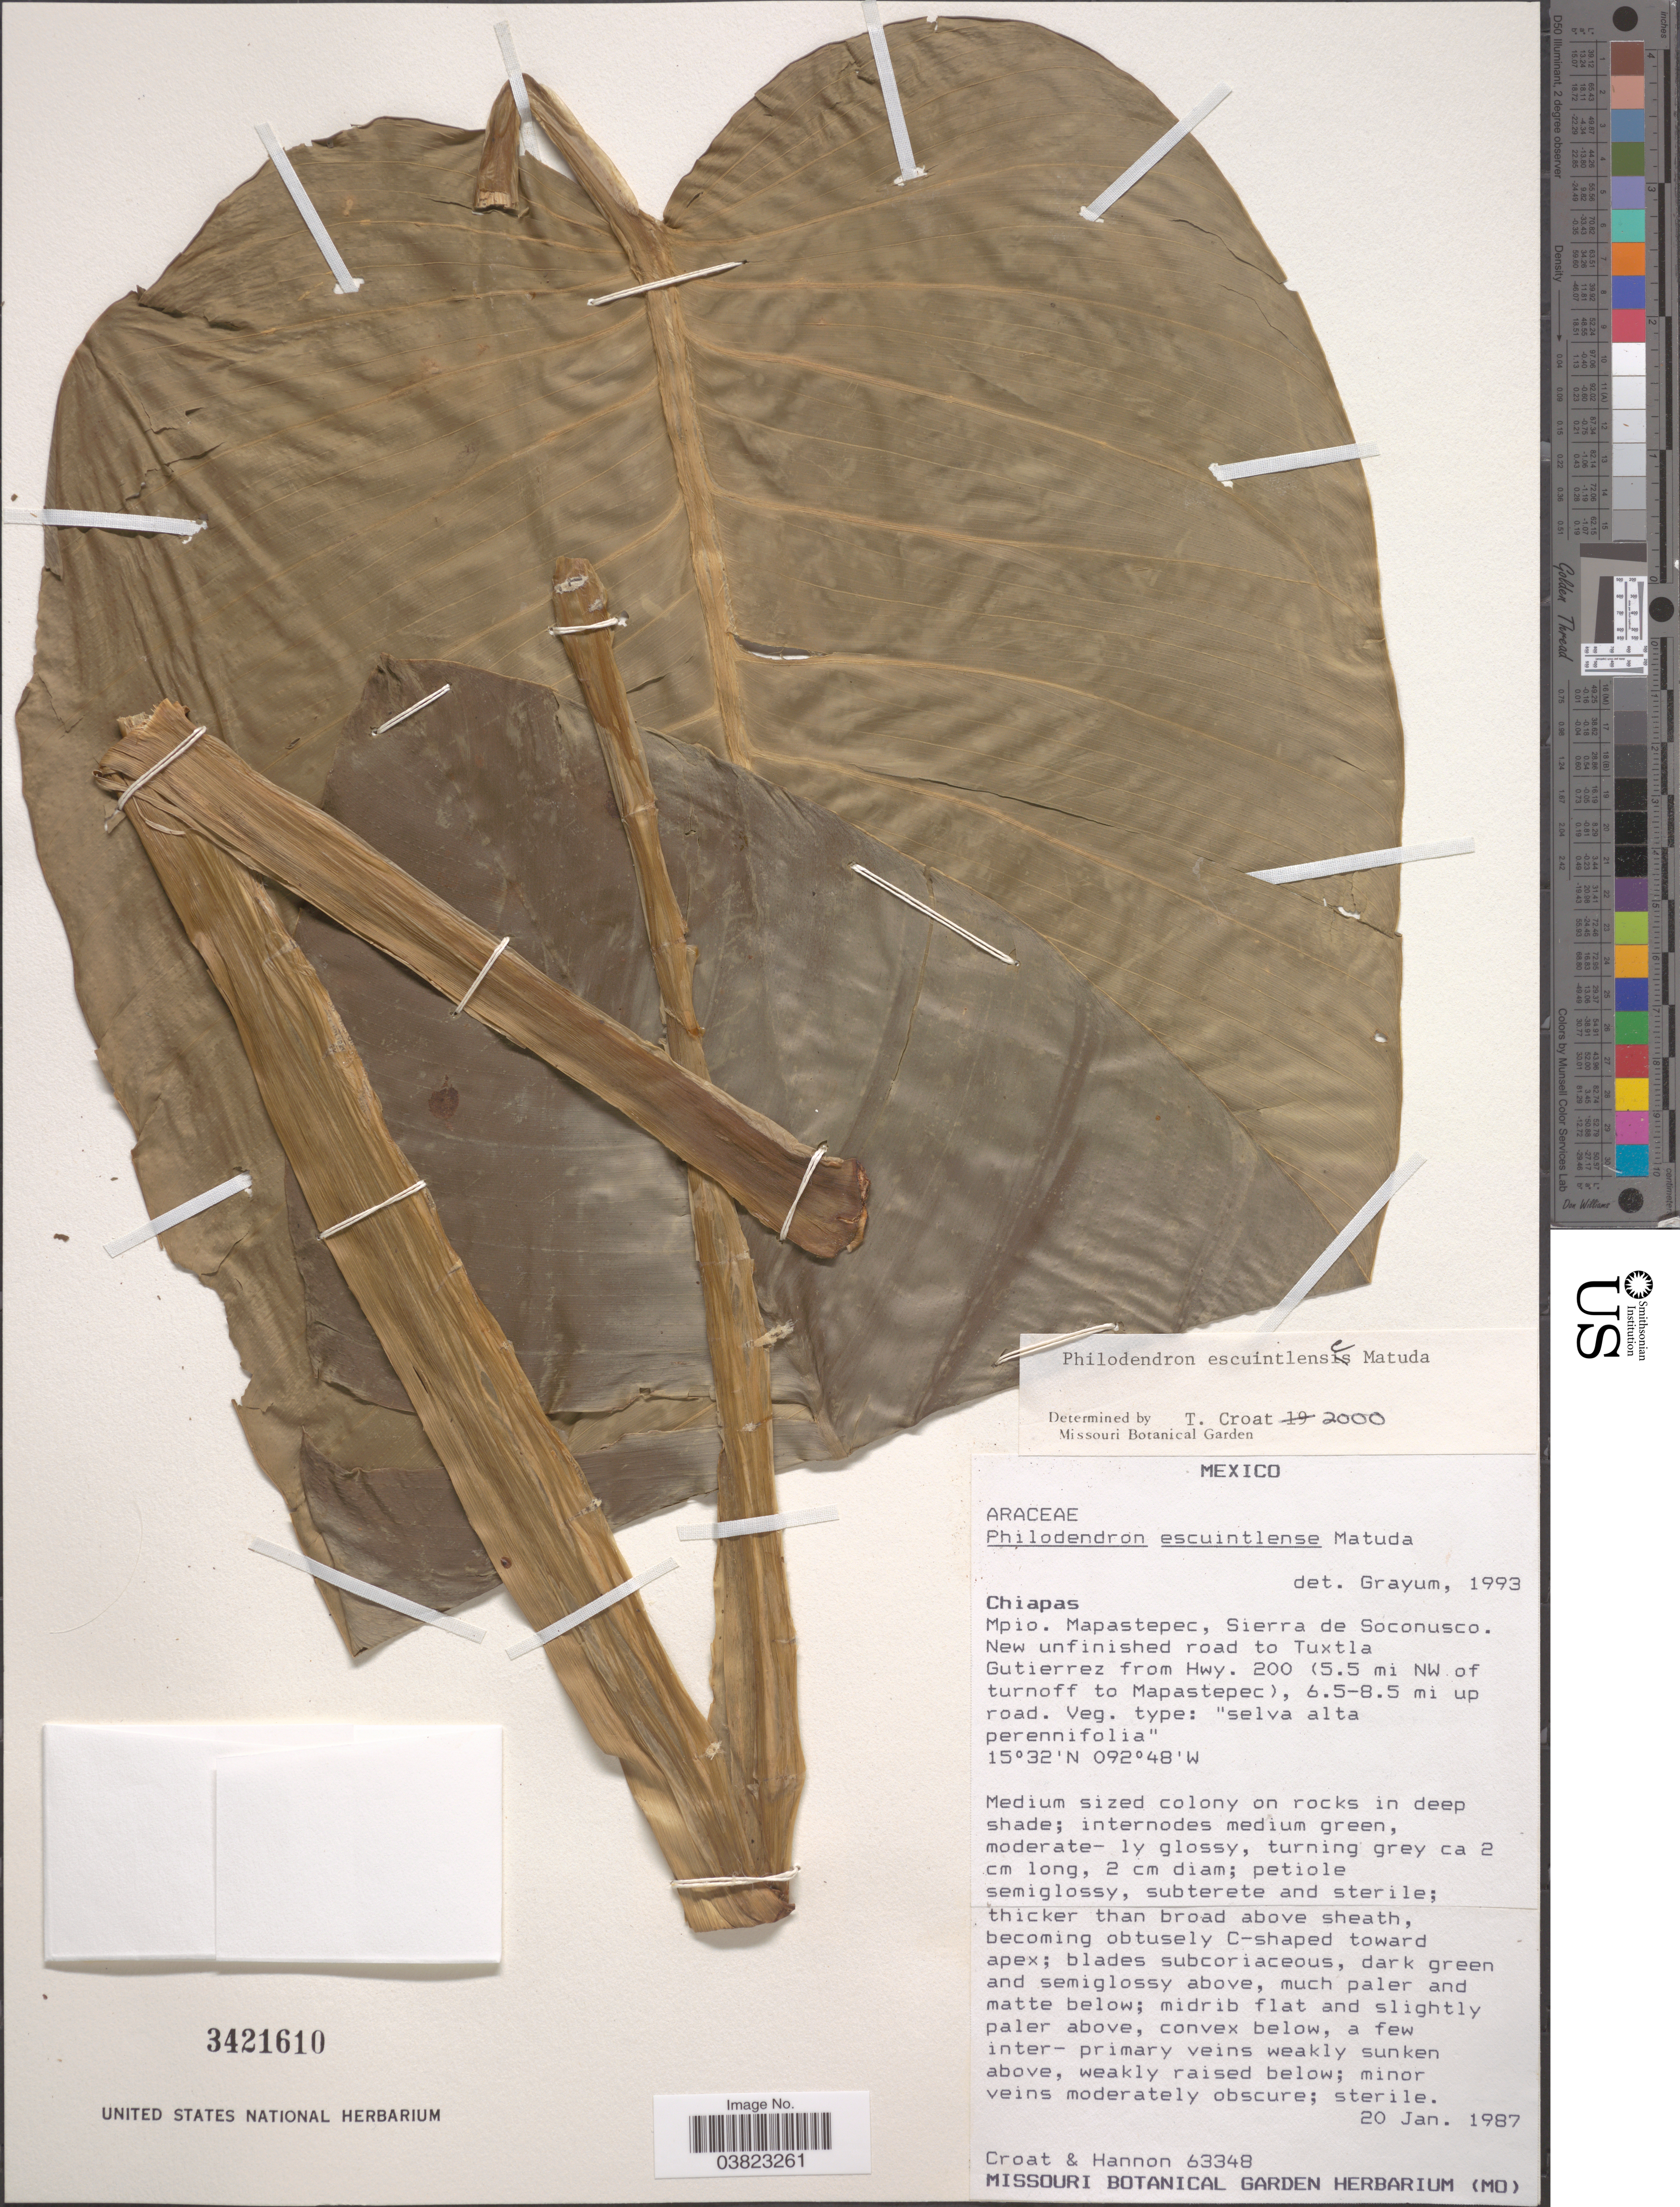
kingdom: Plantae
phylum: Tracheophyta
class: Liliopsida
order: Alismatales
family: Araceae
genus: Philodendron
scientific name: Philodendron escuintlense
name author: Matuda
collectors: T. B. Croat & Hannon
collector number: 63348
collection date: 1987-01-20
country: Mexico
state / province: Chiapas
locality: Mpio. Mapastepec, Sierra de Soconusco. New unfinished road to Tuxtla Gutierrez from Hwy. 200 (5.5 mi NW of turnoff to Mapastepec), 6.5-8.5 mi up road.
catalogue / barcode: US 3421610